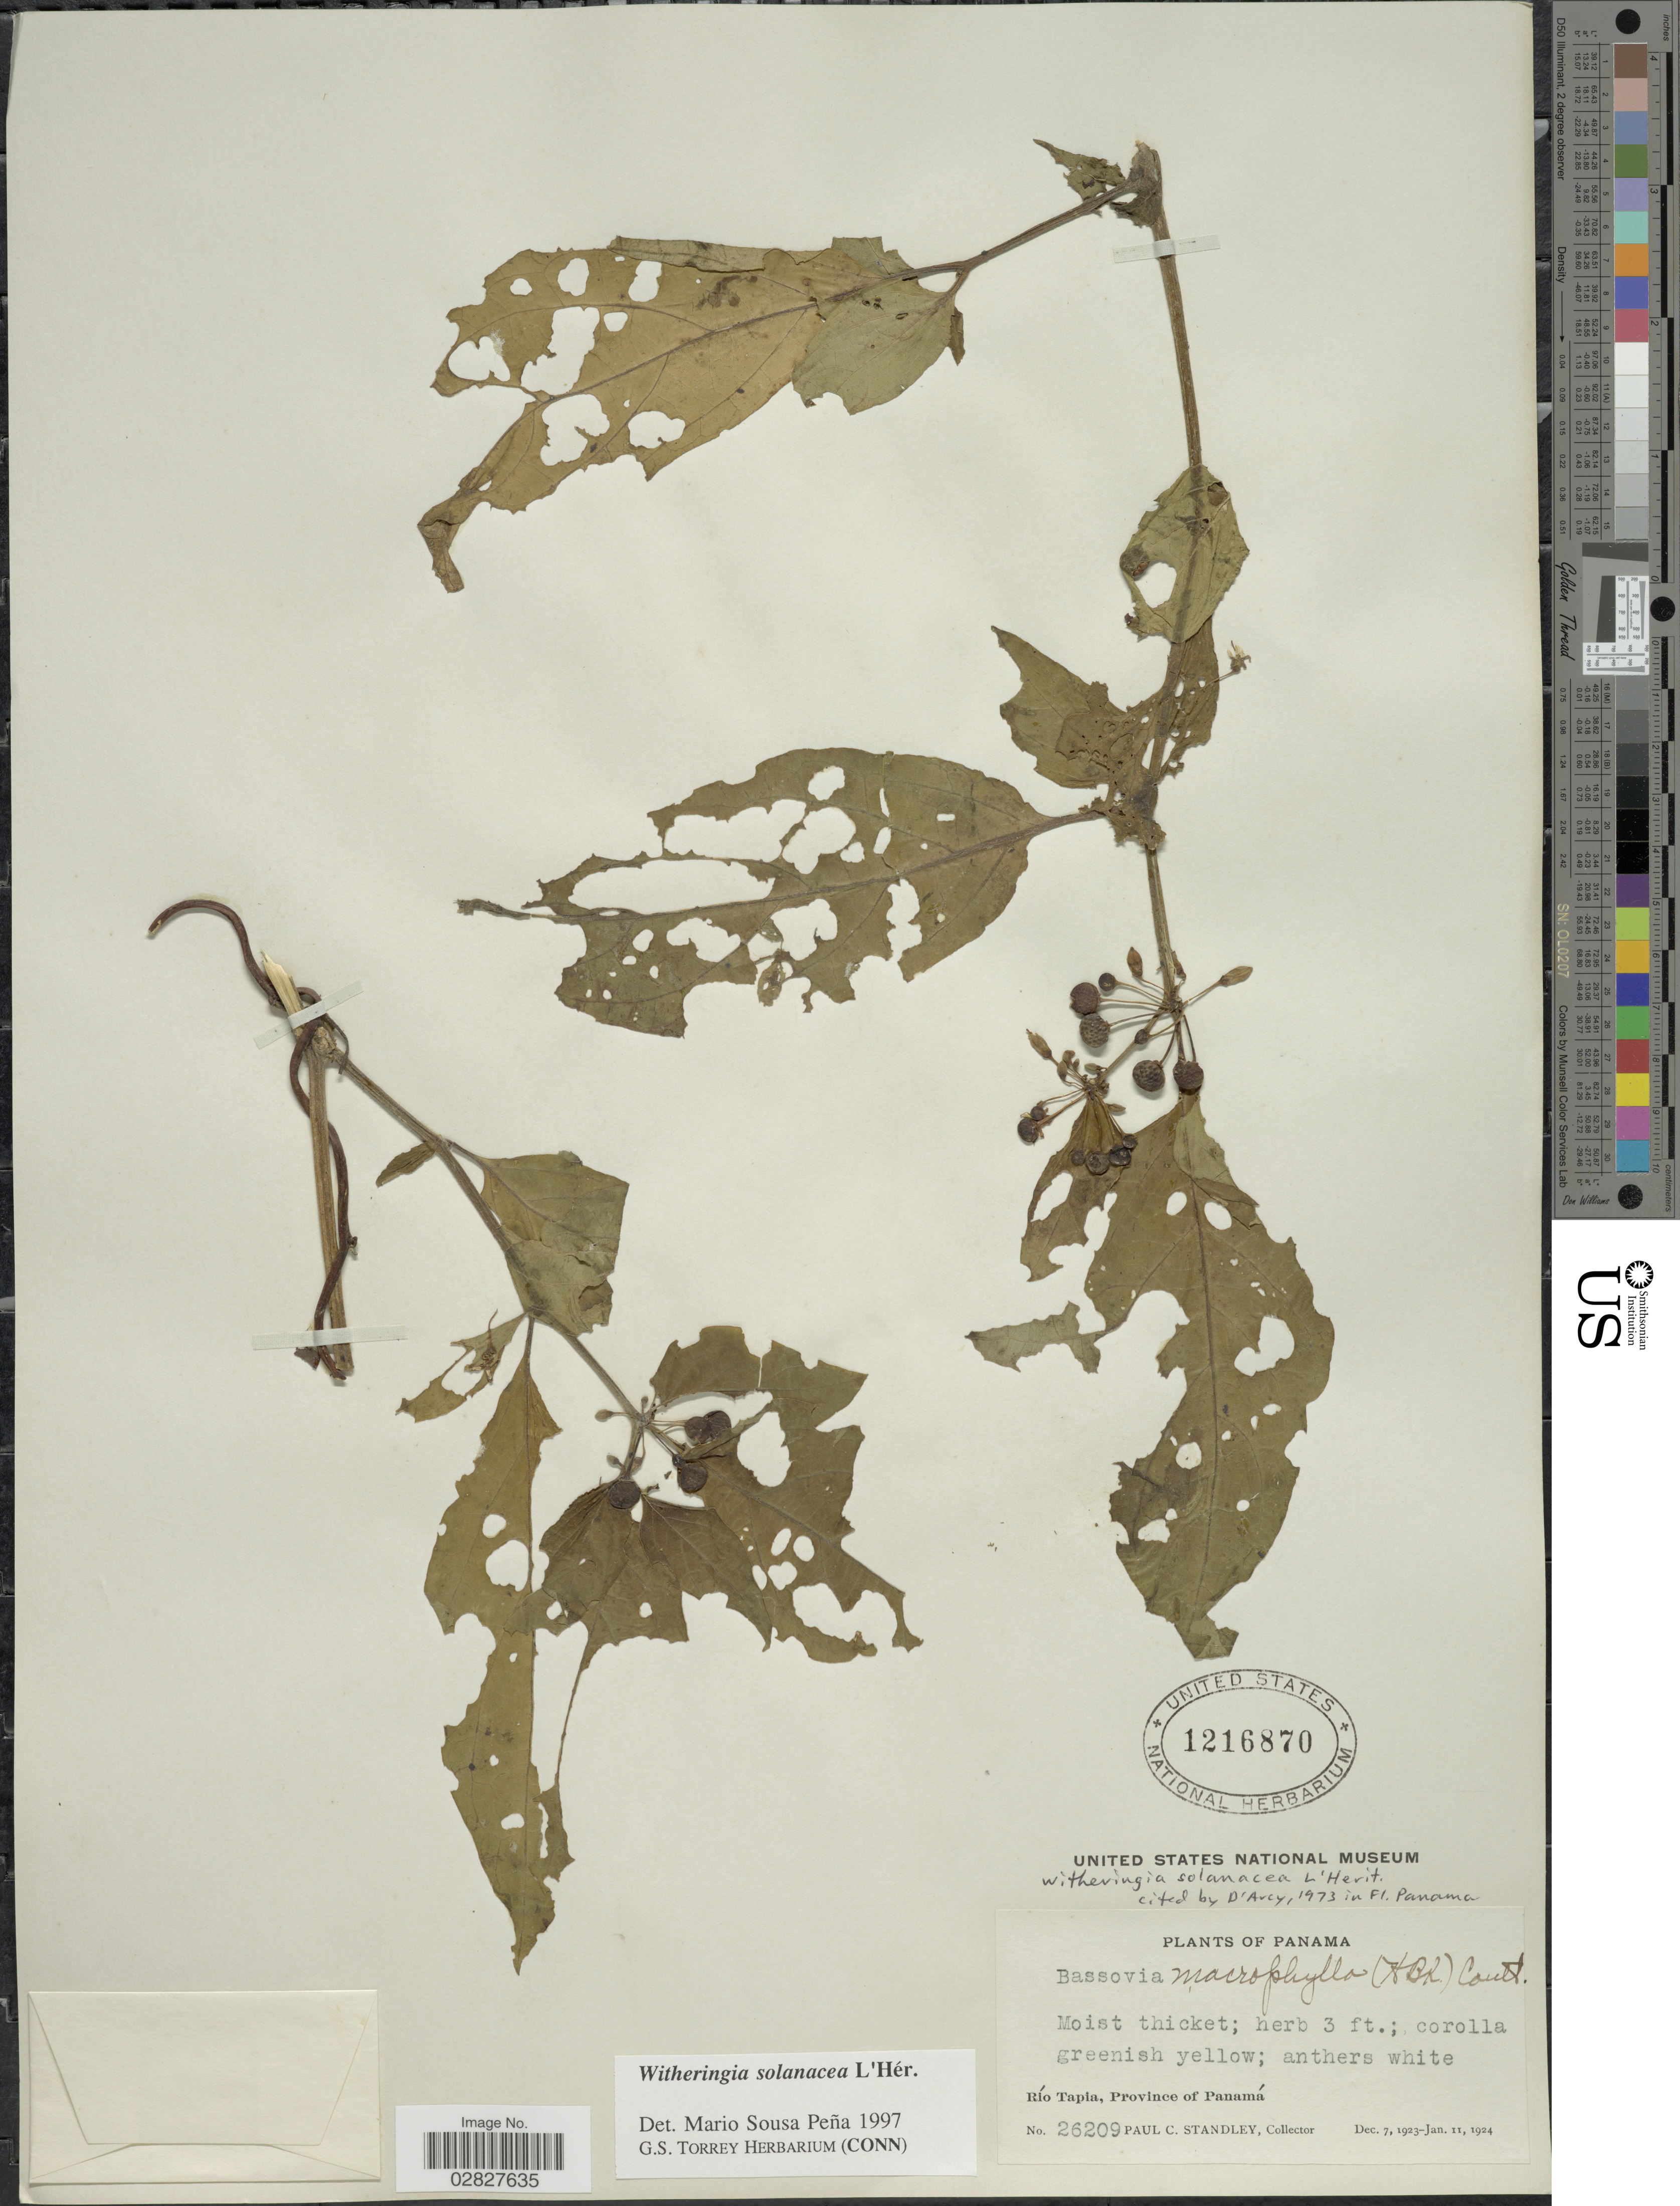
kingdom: Plantae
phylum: Tracheophyta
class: Magnoliopsida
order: Solanales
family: Solanaceae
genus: Witheringia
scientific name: Witheringia solanacea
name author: L'Hér.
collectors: P. C. Standley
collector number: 26209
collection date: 1923-12-07/1924-01-11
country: Panama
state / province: Panamá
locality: Río Tapia.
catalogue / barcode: US 1216870